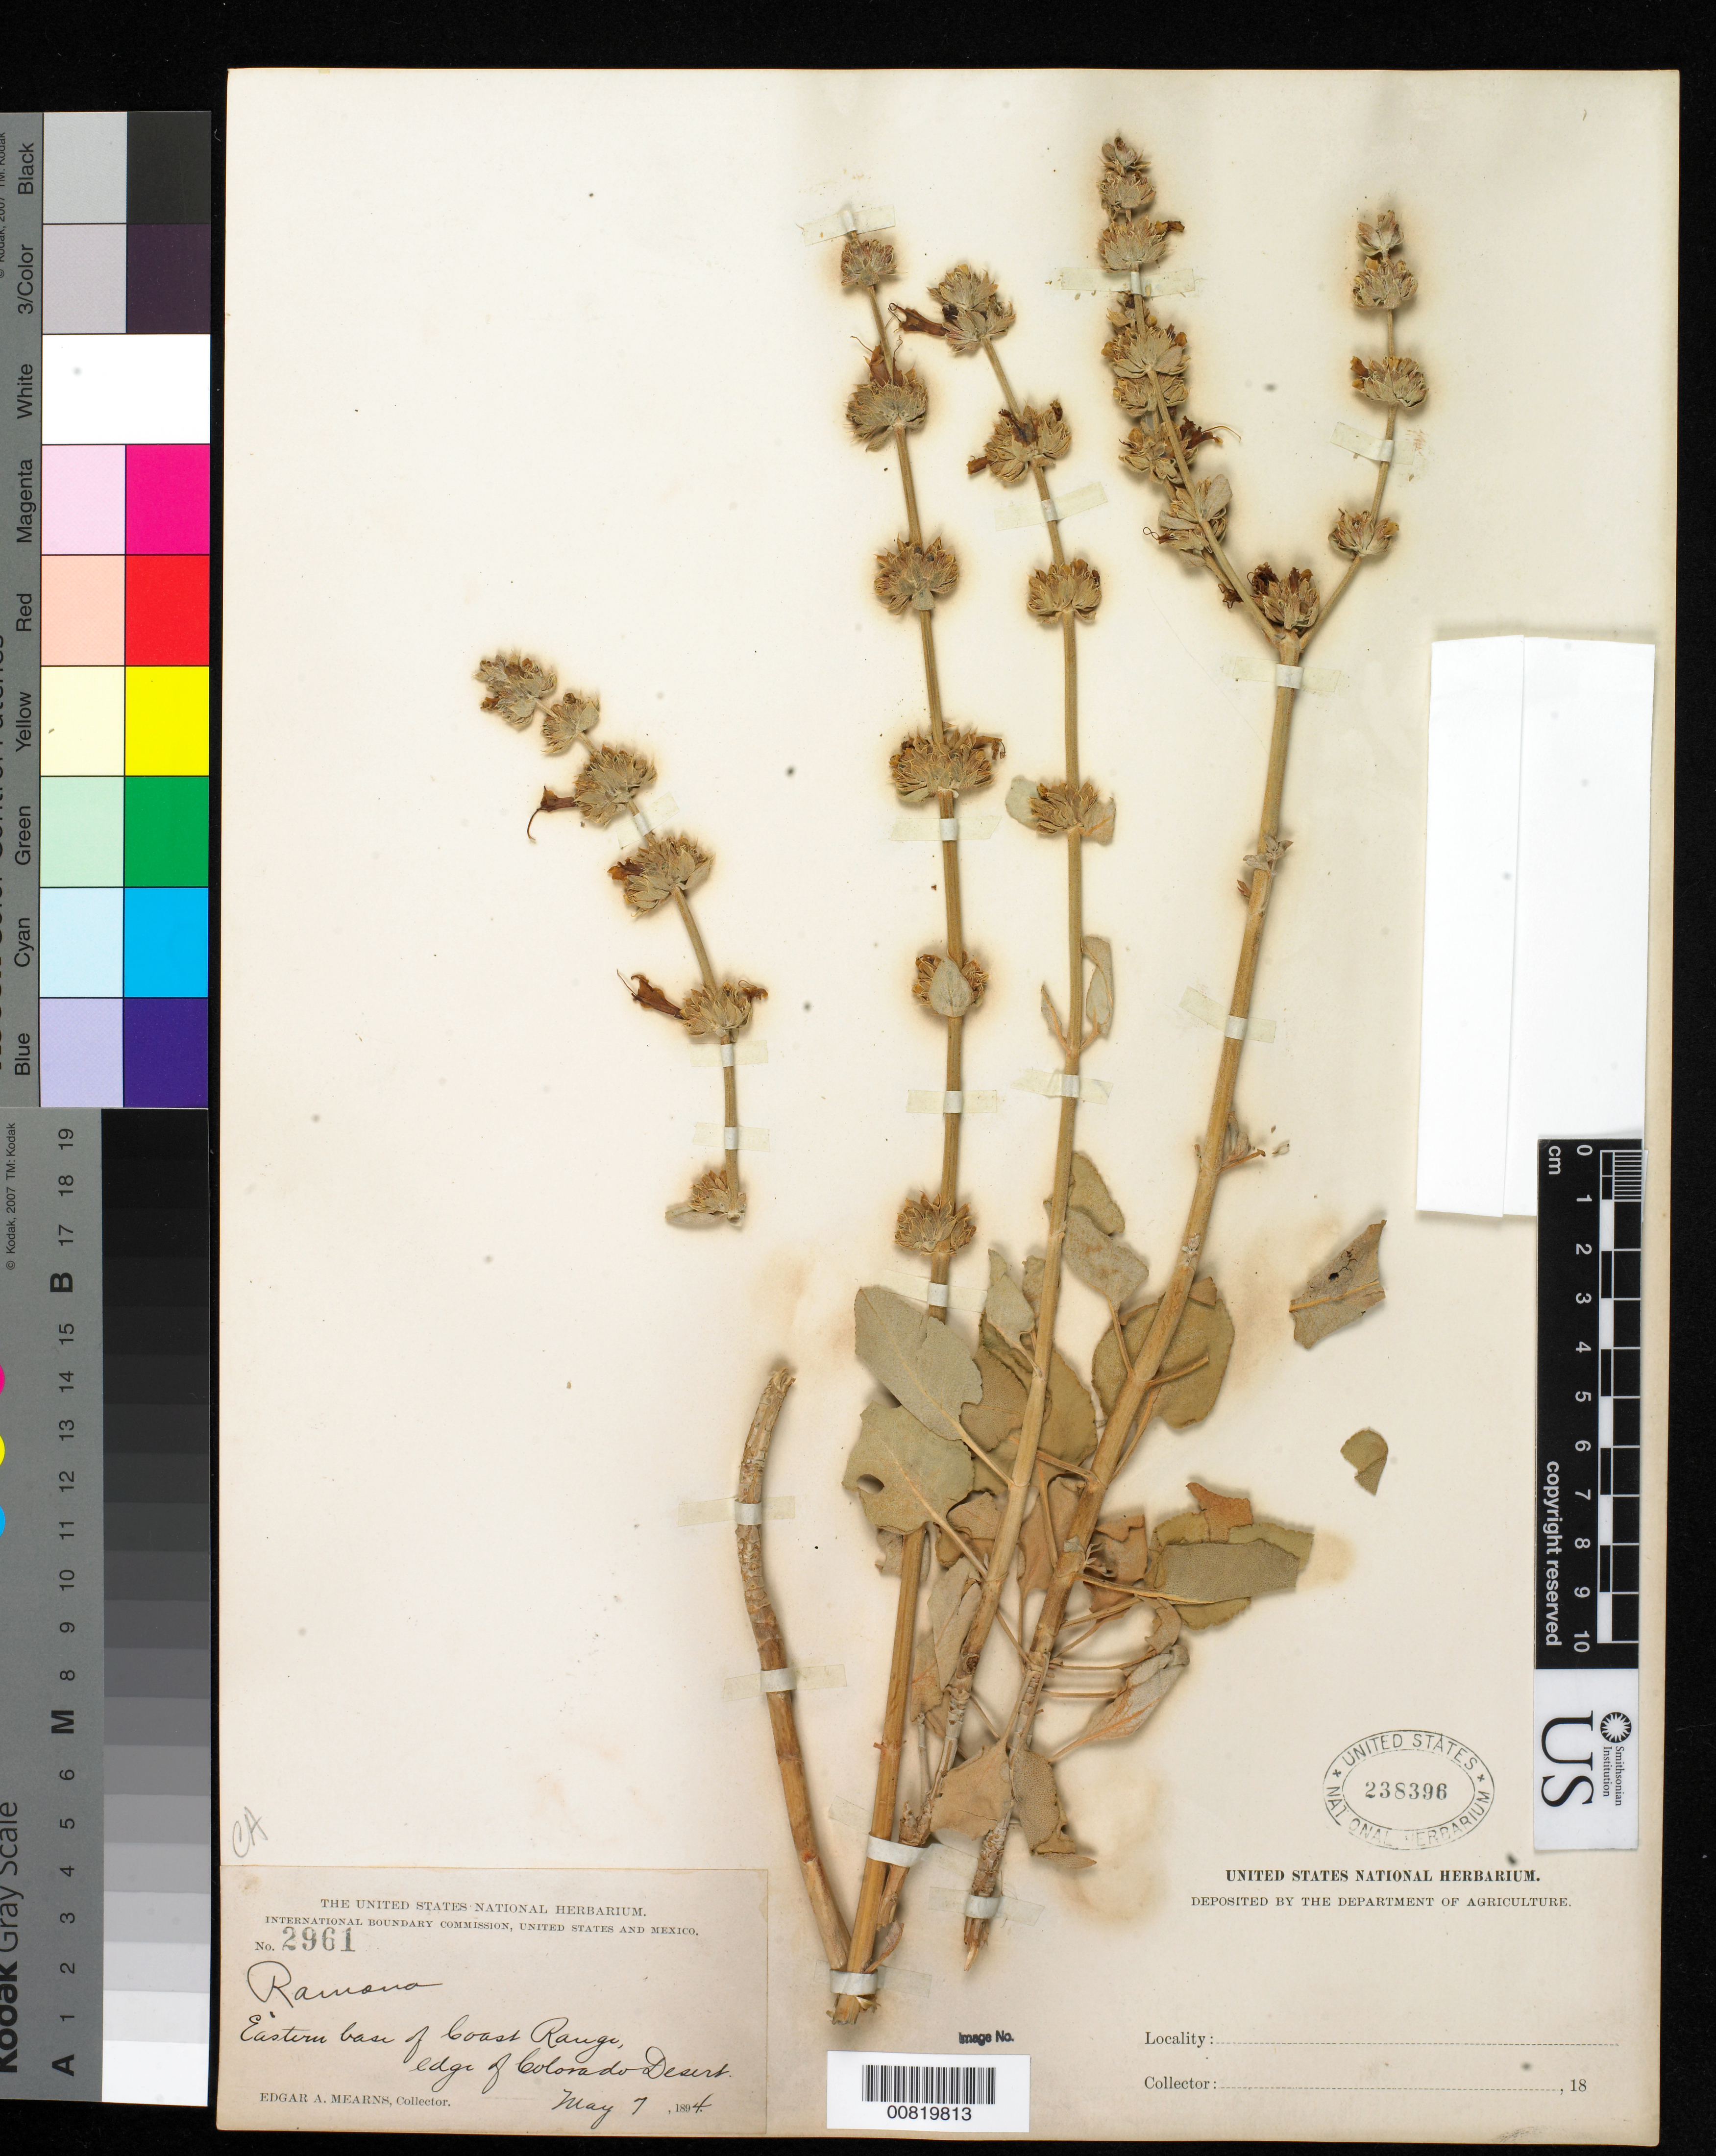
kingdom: Plantae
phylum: Tracheophyta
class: Magnoliopsida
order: Lamiales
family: Lamiaceae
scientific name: Audibertia vaseyi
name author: Porter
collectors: E. A. Mearns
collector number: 2961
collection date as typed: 07 May 1894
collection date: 1894-05-07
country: United States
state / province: California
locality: Eastern base of Cost Range, edge of Colorado Desert.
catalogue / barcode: US 238396